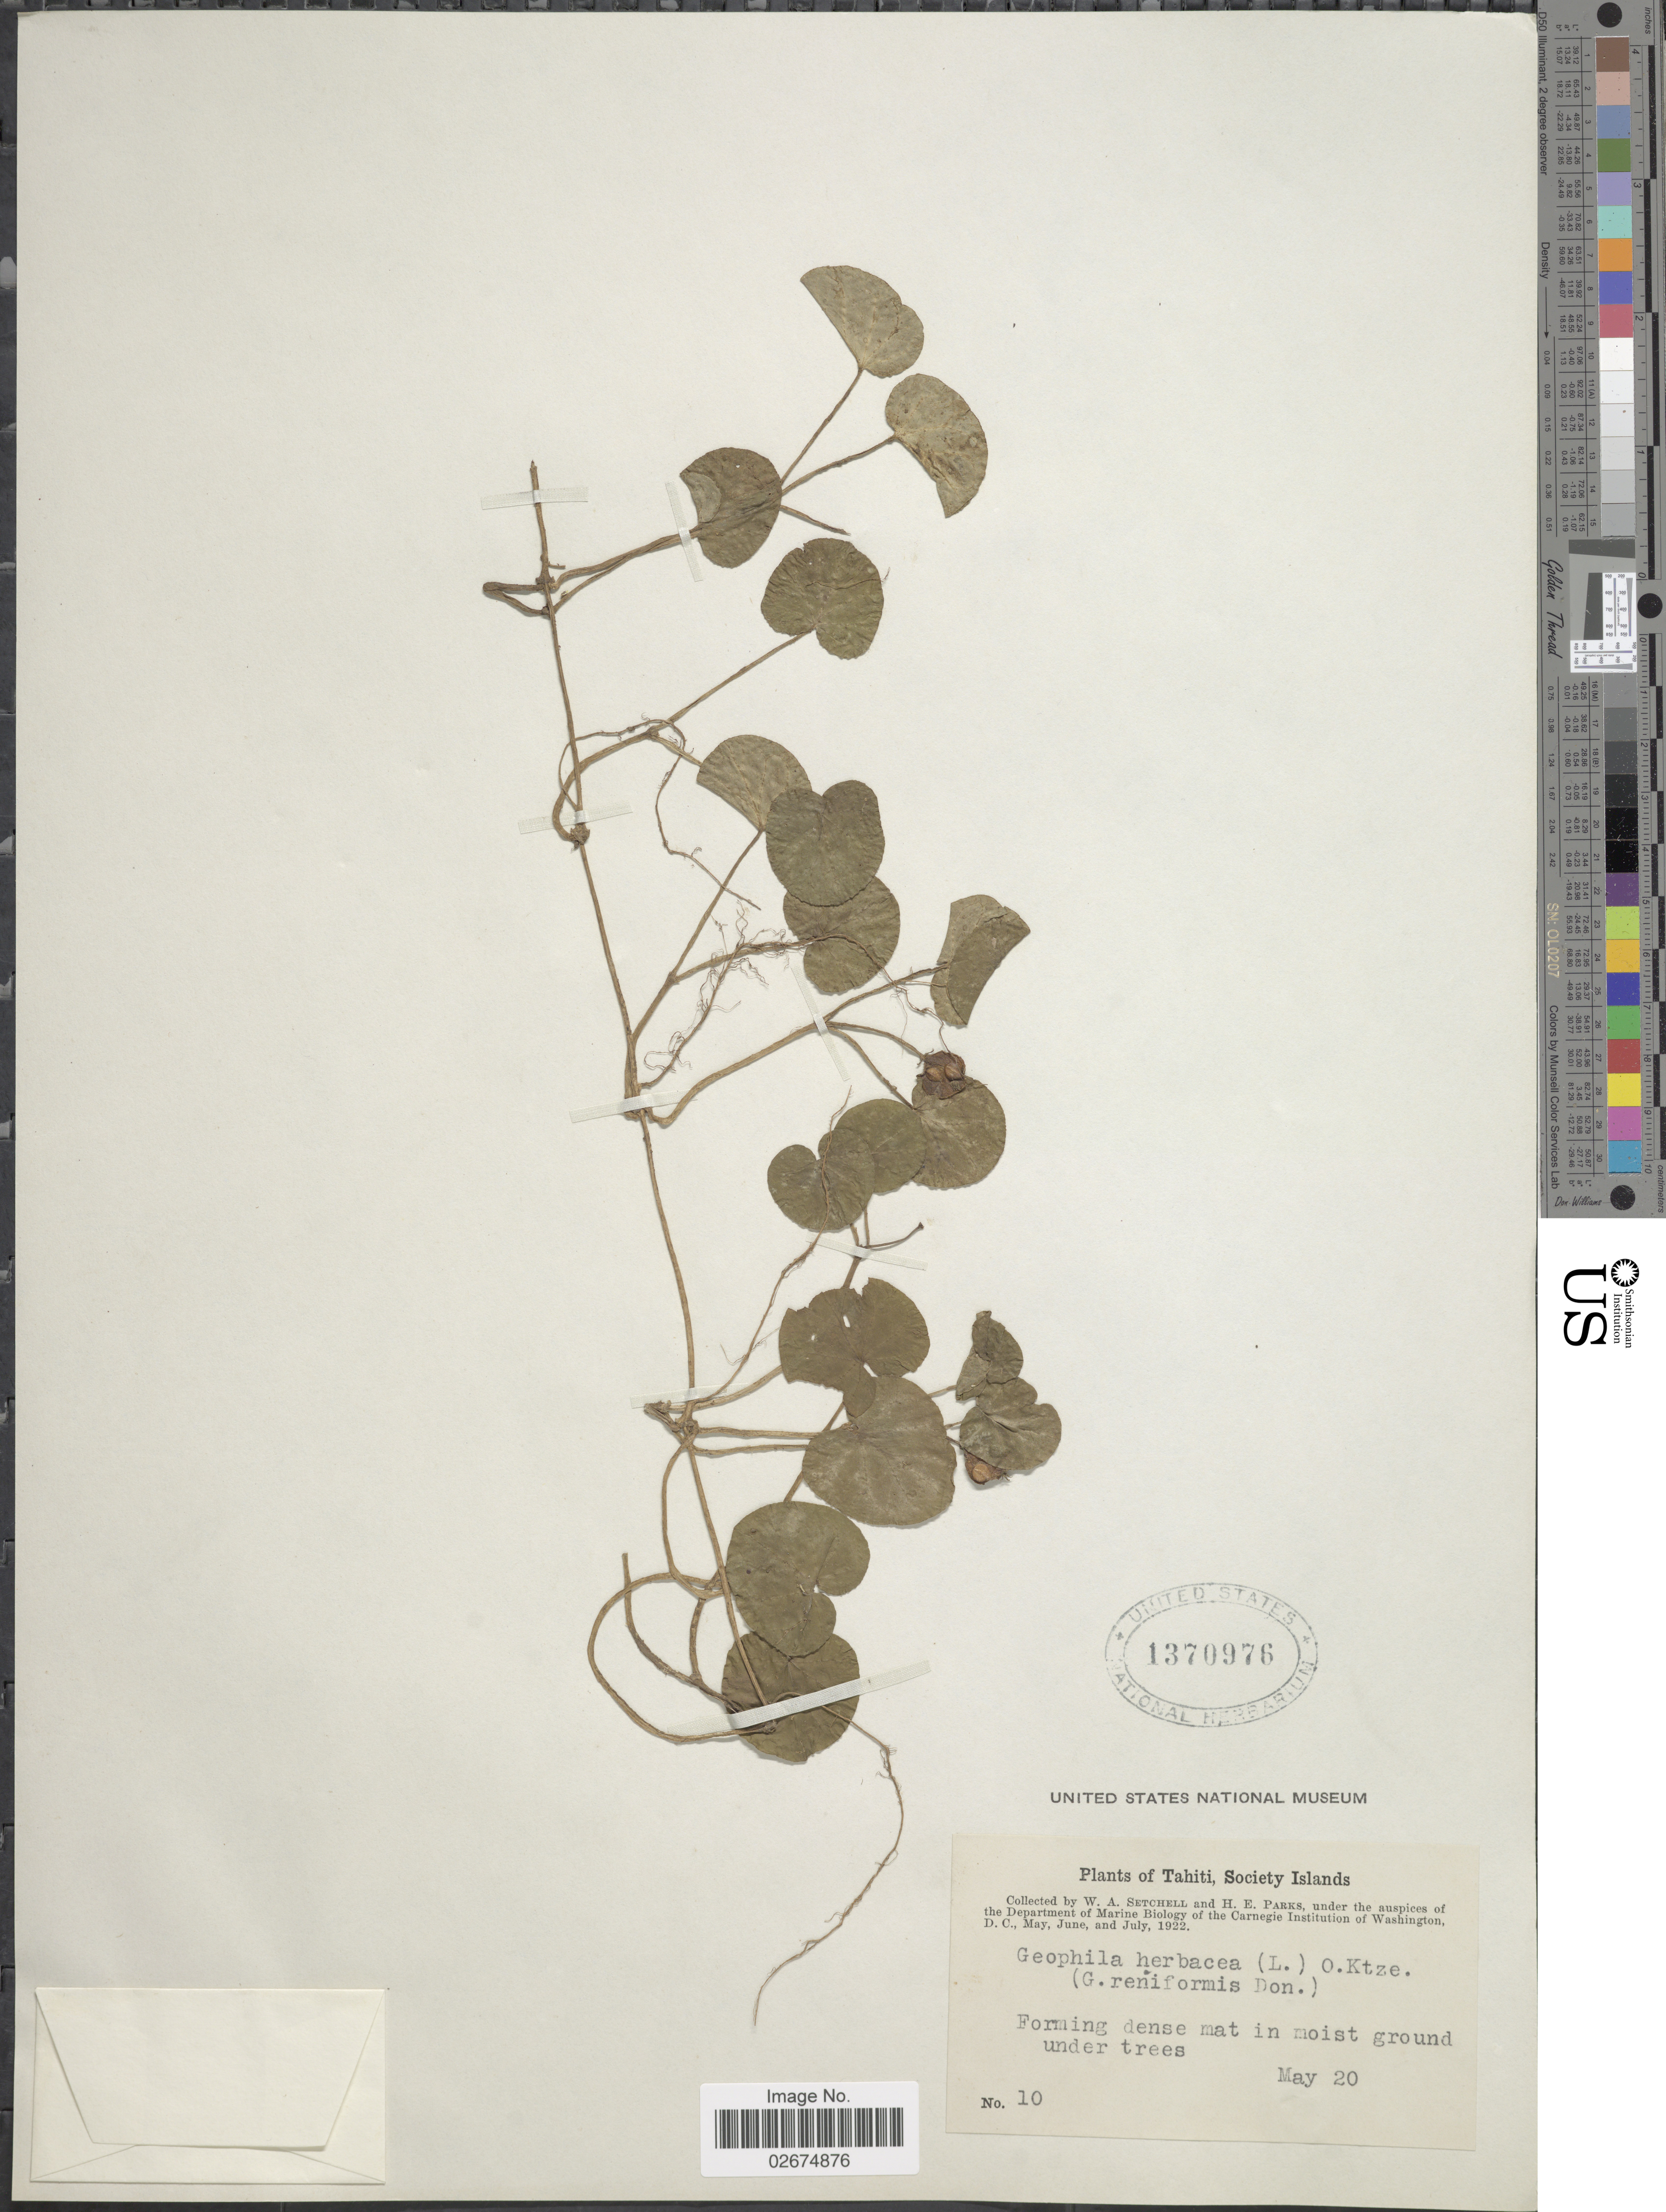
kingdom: Plantae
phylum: Tracheophyta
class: Magnoliopsida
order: Gentianales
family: Rubiaceae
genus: Geophila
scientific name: Geophila repens var. asiatica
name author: (Cham. & Schltdl.) Fosberg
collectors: W. Setchell & H. E. Parks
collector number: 10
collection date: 1922-05-20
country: French Polynesia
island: Tahiti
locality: Tahiti, Society Islands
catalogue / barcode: US 1370976